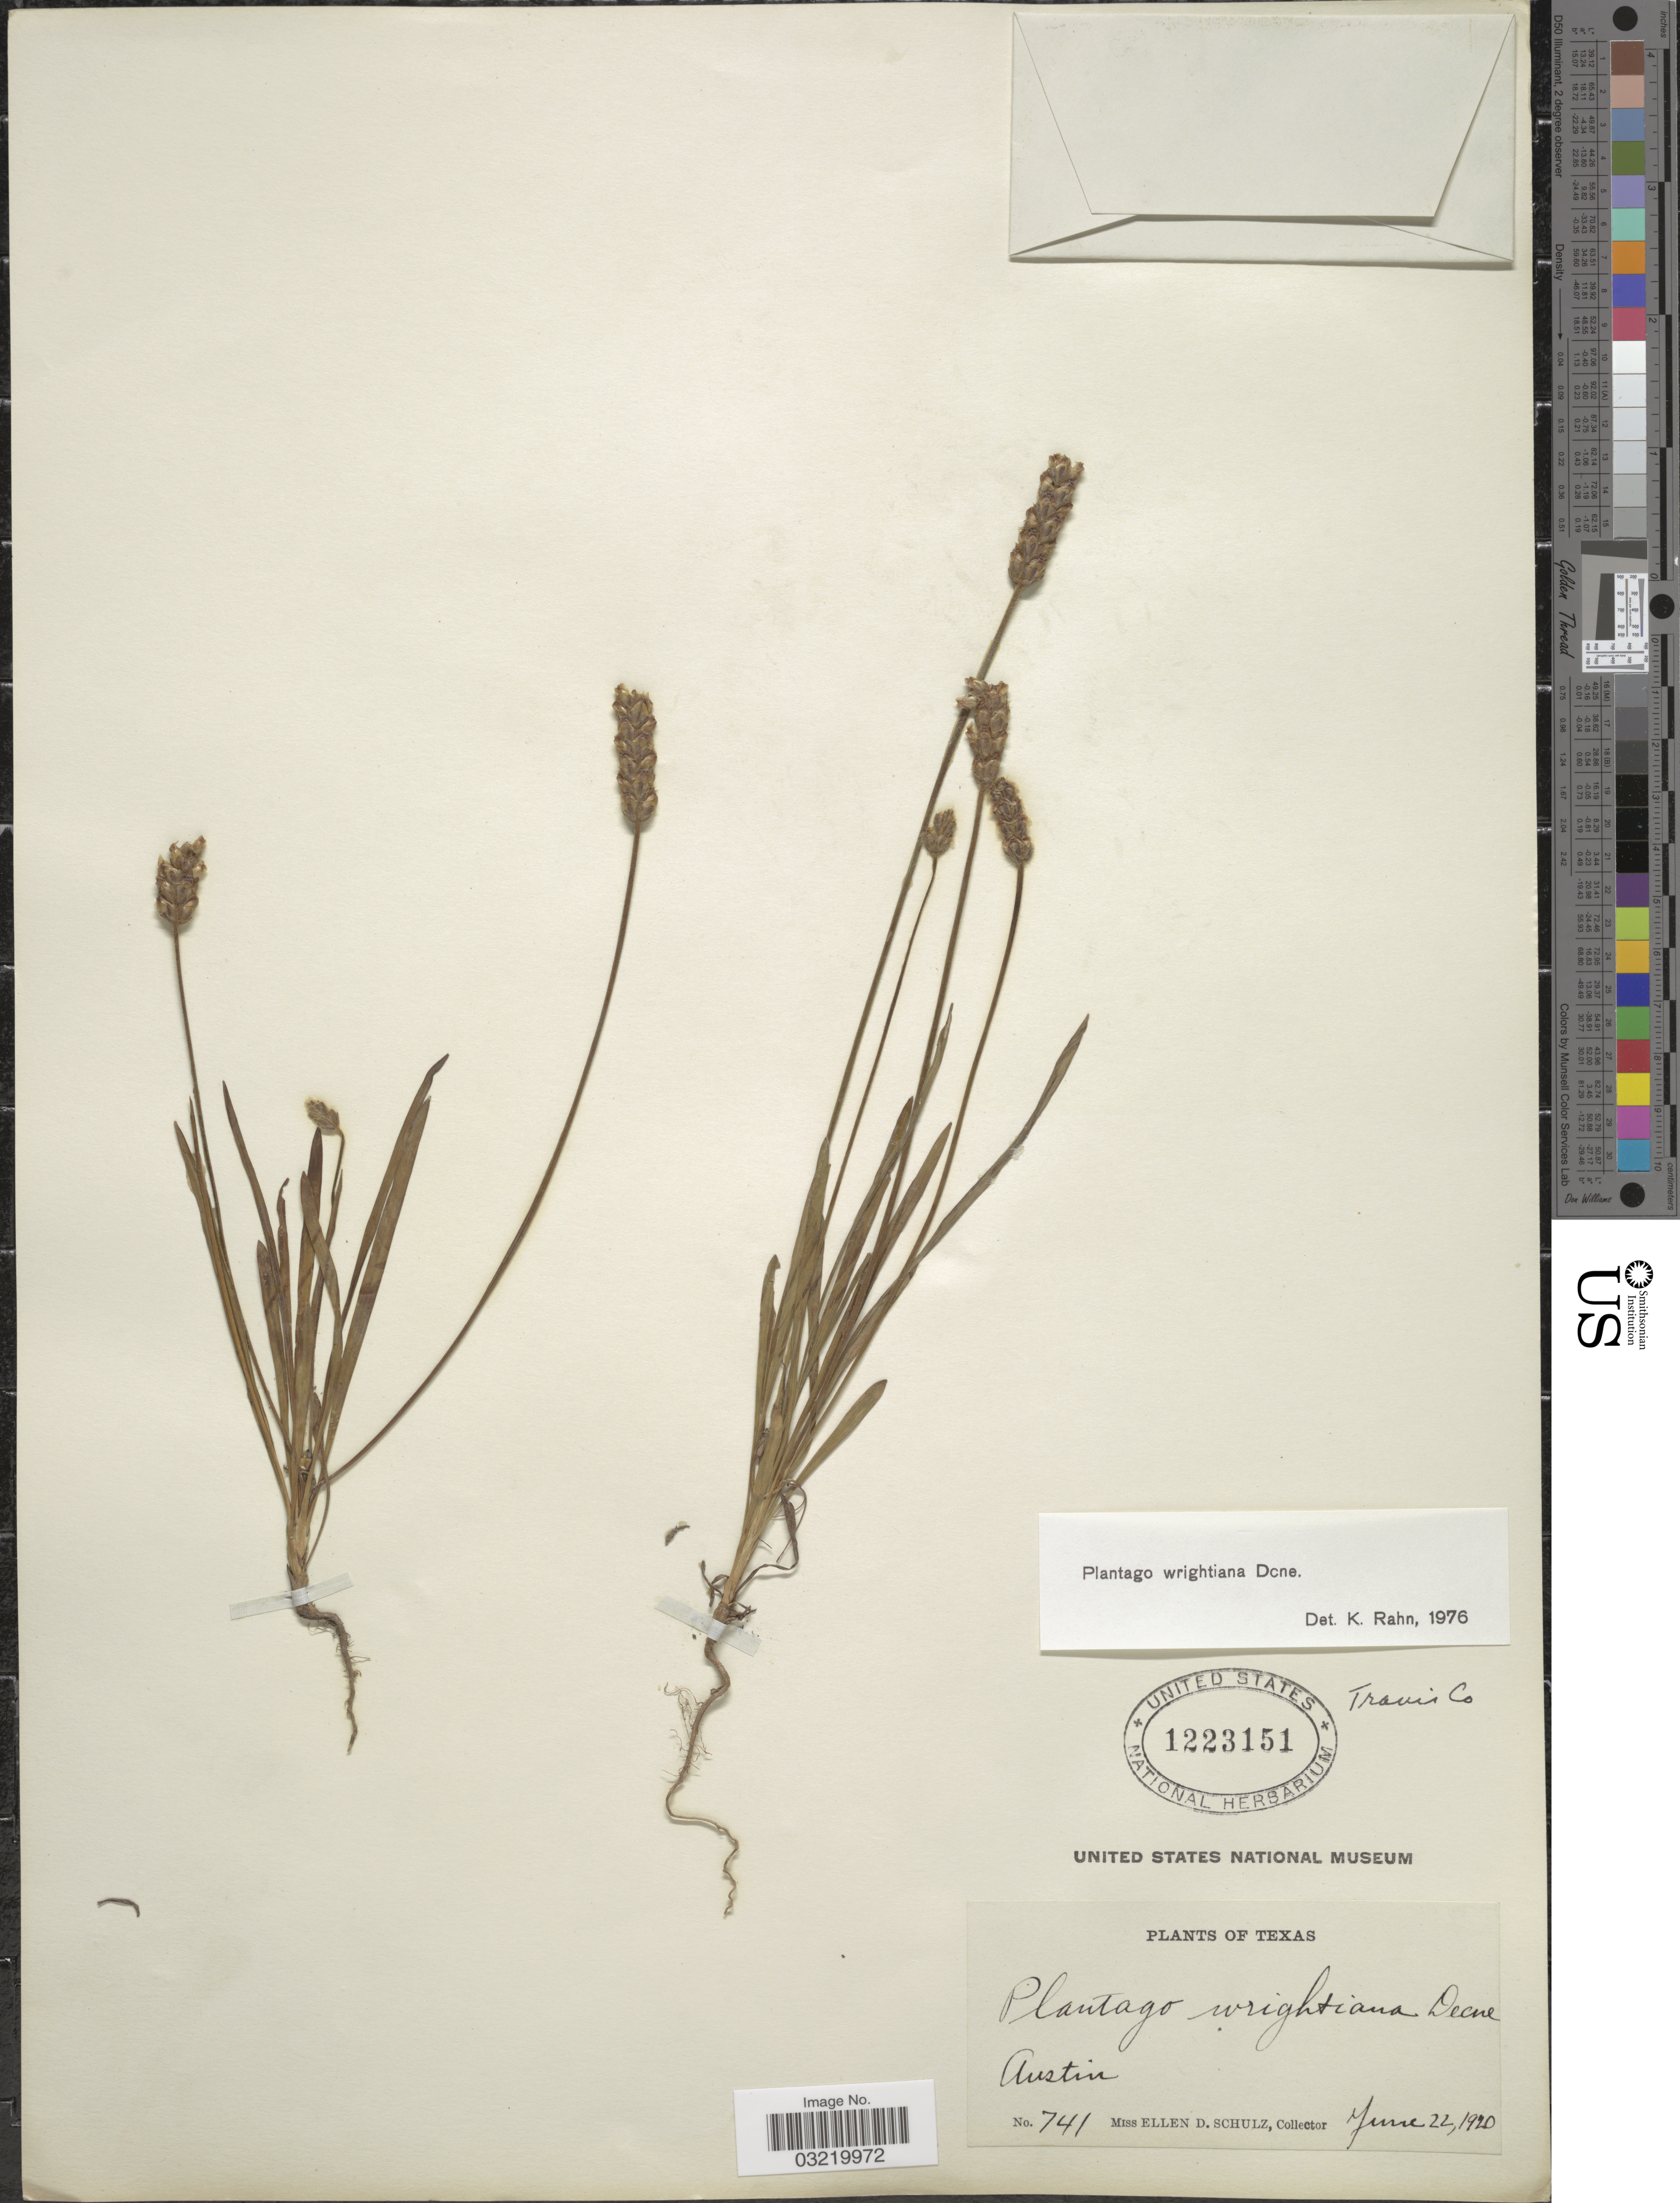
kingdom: Plantae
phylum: Tracheophyta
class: Magnoliopsida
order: Lamiales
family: Plantaginaceae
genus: Plantago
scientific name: Plantago wrightiana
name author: Decne. ex A. DC.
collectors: E. D. Schulz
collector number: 741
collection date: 1920-06-22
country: United States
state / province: Texas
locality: Travis Co. Austin.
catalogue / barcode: US 1223151